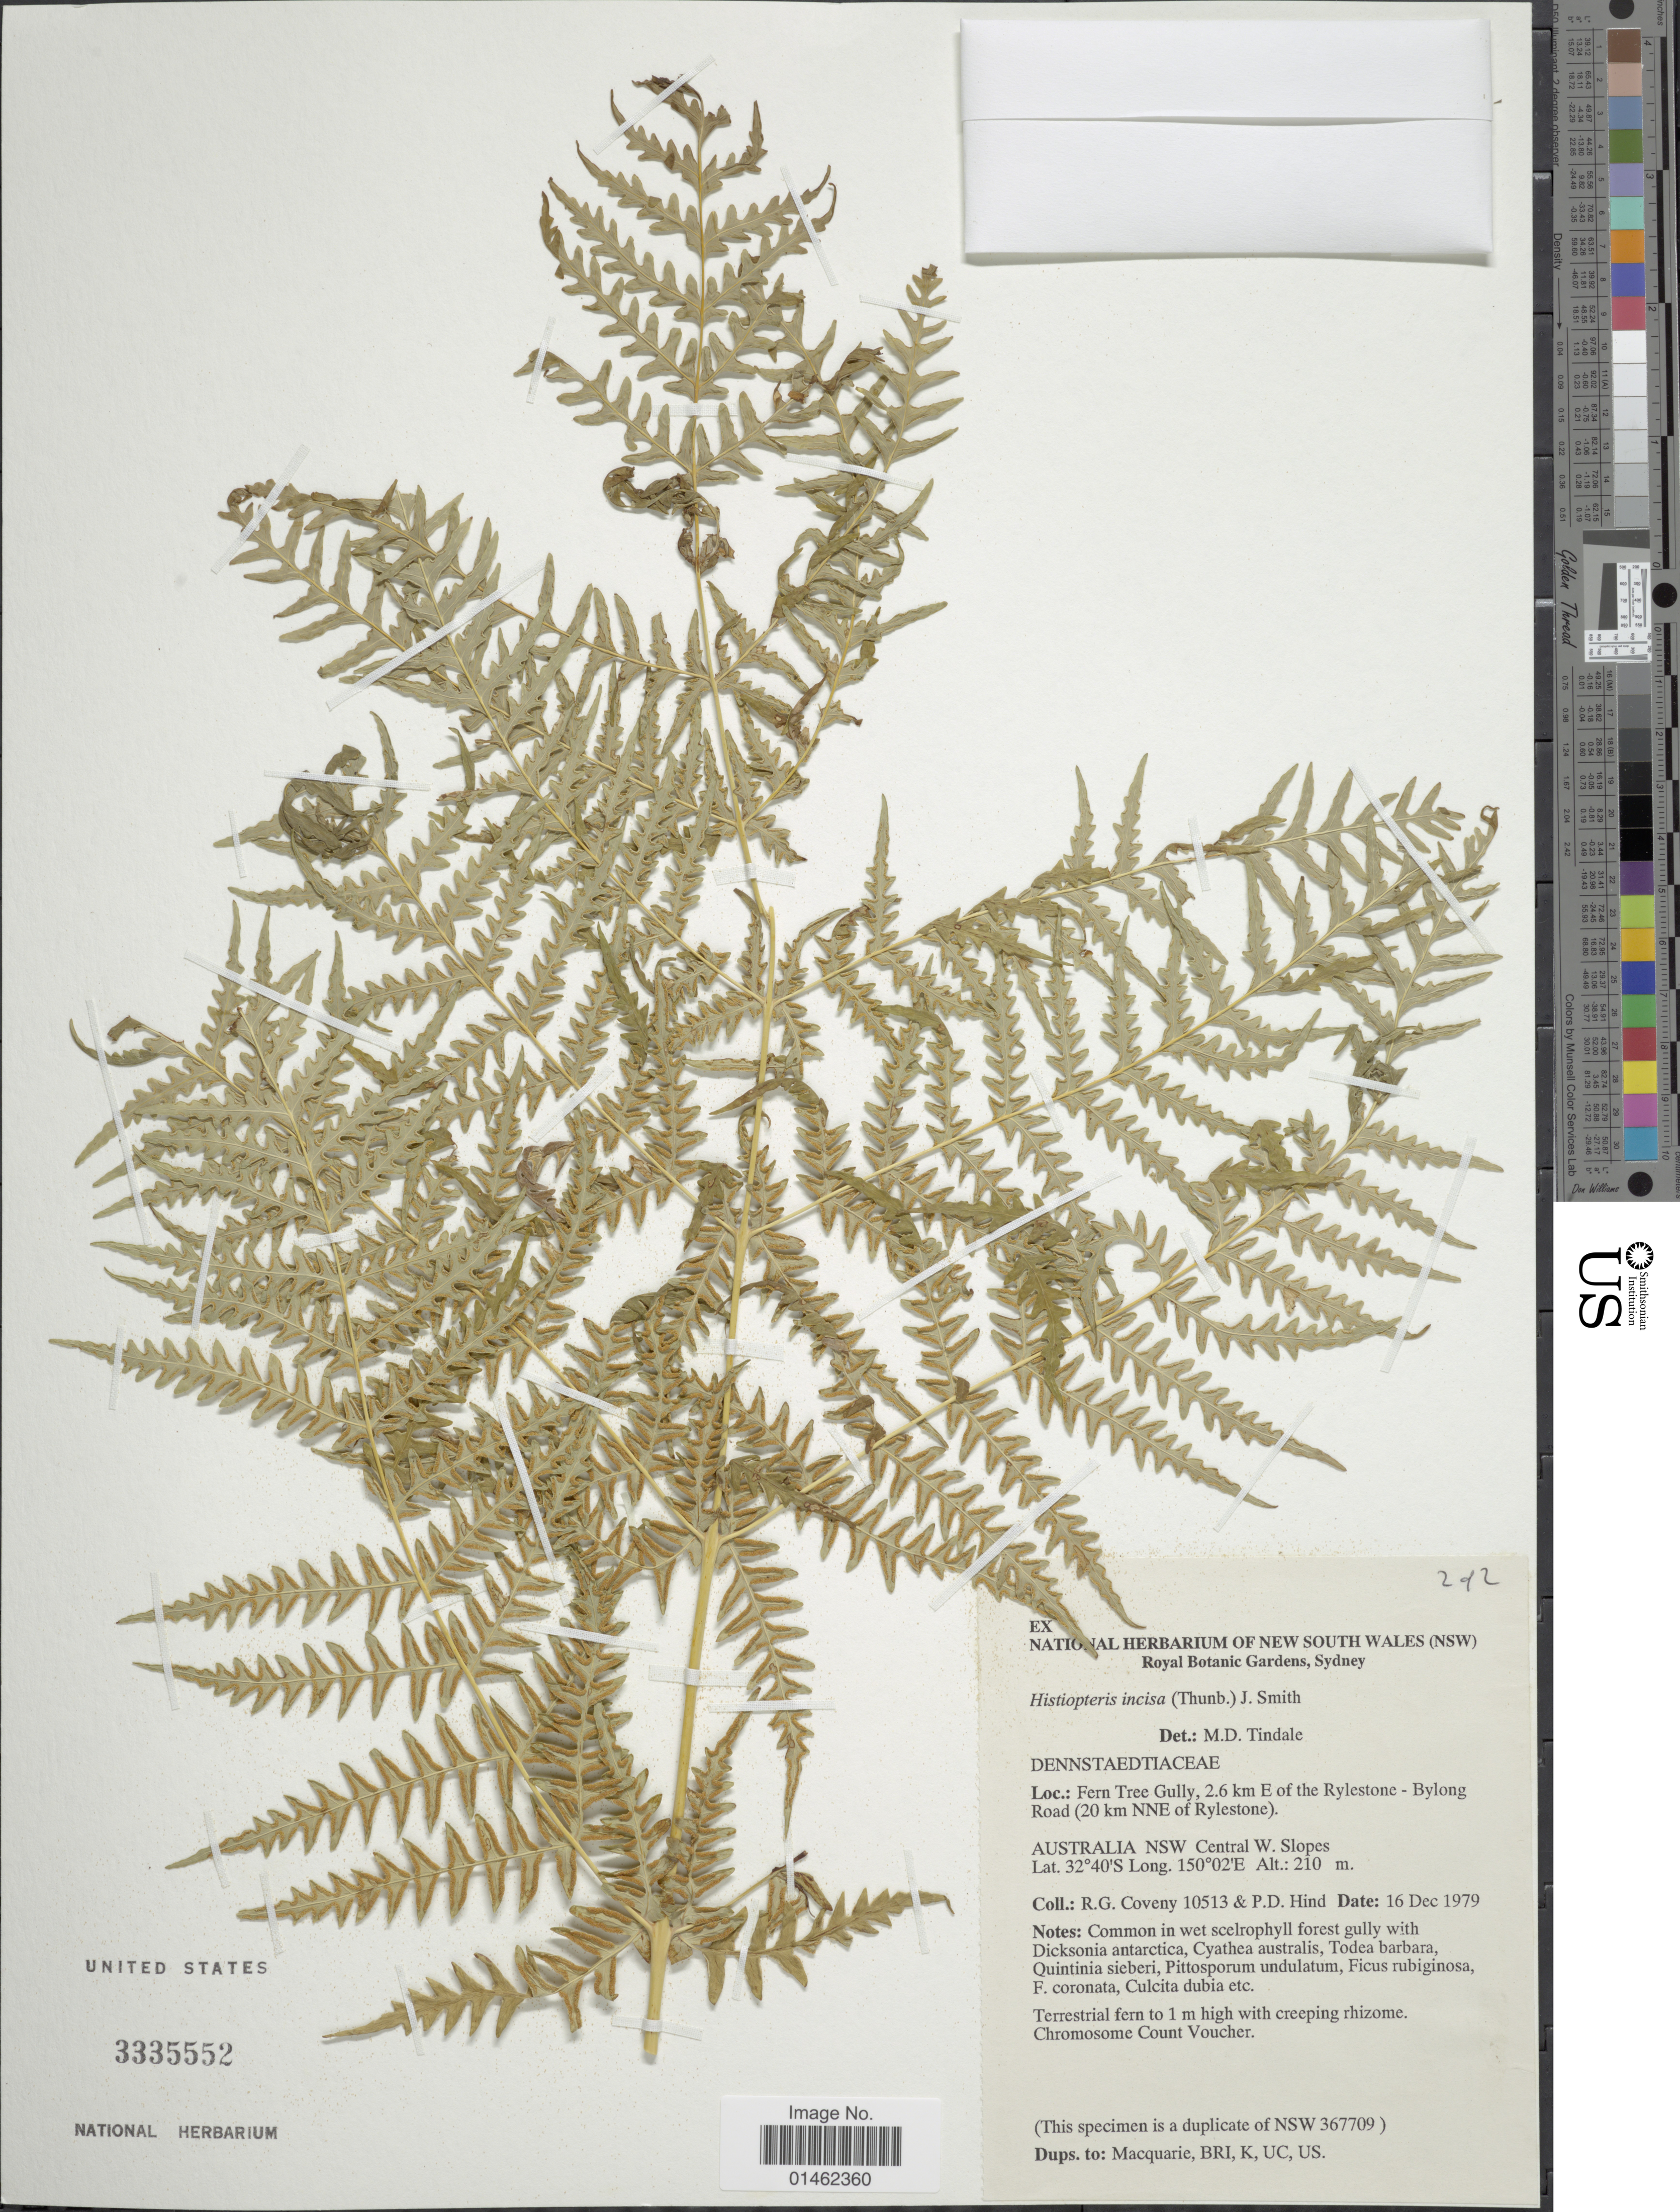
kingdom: Plantae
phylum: Tracheophyta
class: Polypodiopsida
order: Polypodiales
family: Dennstaedtiaceae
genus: Histiopteris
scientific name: Histiopteris incisa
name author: (Thunb.) J. Sm.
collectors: R. Coveny & P. Hind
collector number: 10513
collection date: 1979-12-16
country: Australia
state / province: New South Wales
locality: Fern Tree Gully, 2.6 km E of the Rylestone-Bylong Road (20 km NNE of Rylestone) Central W.Slopes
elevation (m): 210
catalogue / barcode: US 3335552